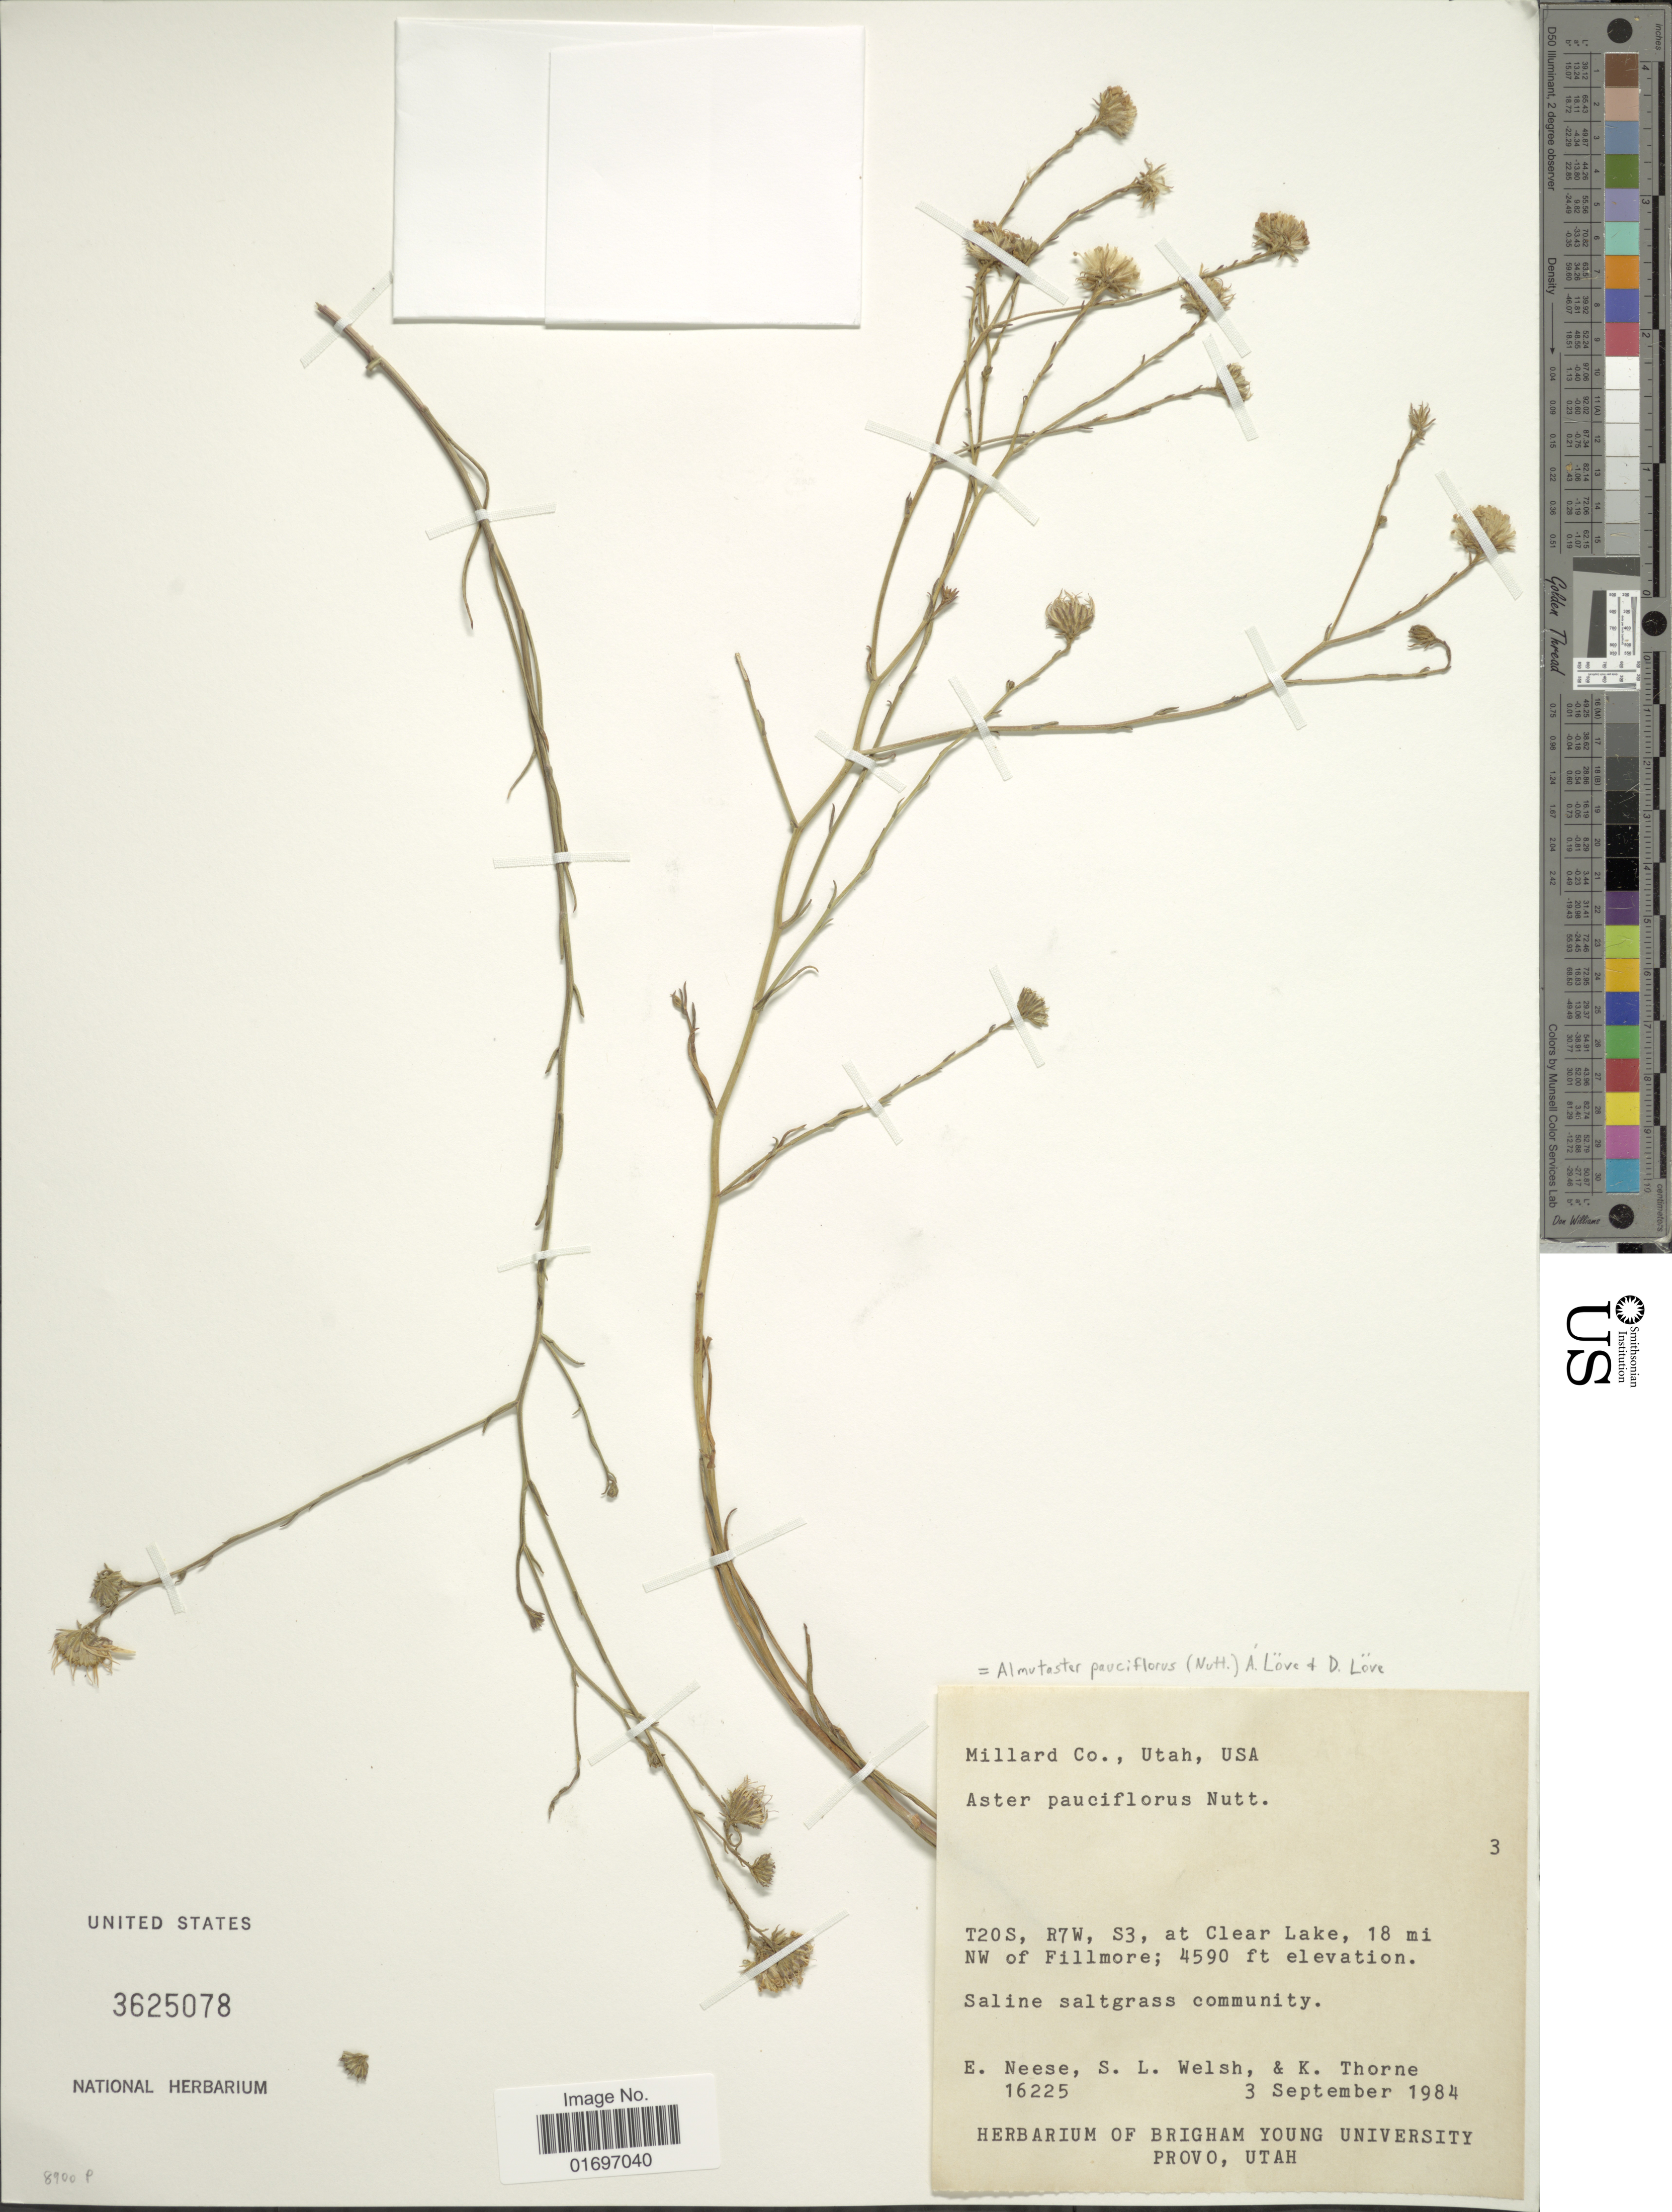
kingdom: Plantae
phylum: Tracheophyta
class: Magnoliopsida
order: Asterales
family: Asteraceae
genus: Almutaster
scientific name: Almutaster pauciflorus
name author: (Nutt.) Á. Löve & D. Löve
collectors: E. Neese, S. Welsh & K. Thorne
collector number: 16225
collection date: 1984-09-03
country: United States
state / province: Utah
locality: Millard Co., Utah, USA. T20S, R7W, S3, at Clear Lake, 18 mi NW of Fillmore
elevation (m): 1399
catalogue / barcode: US 3625078